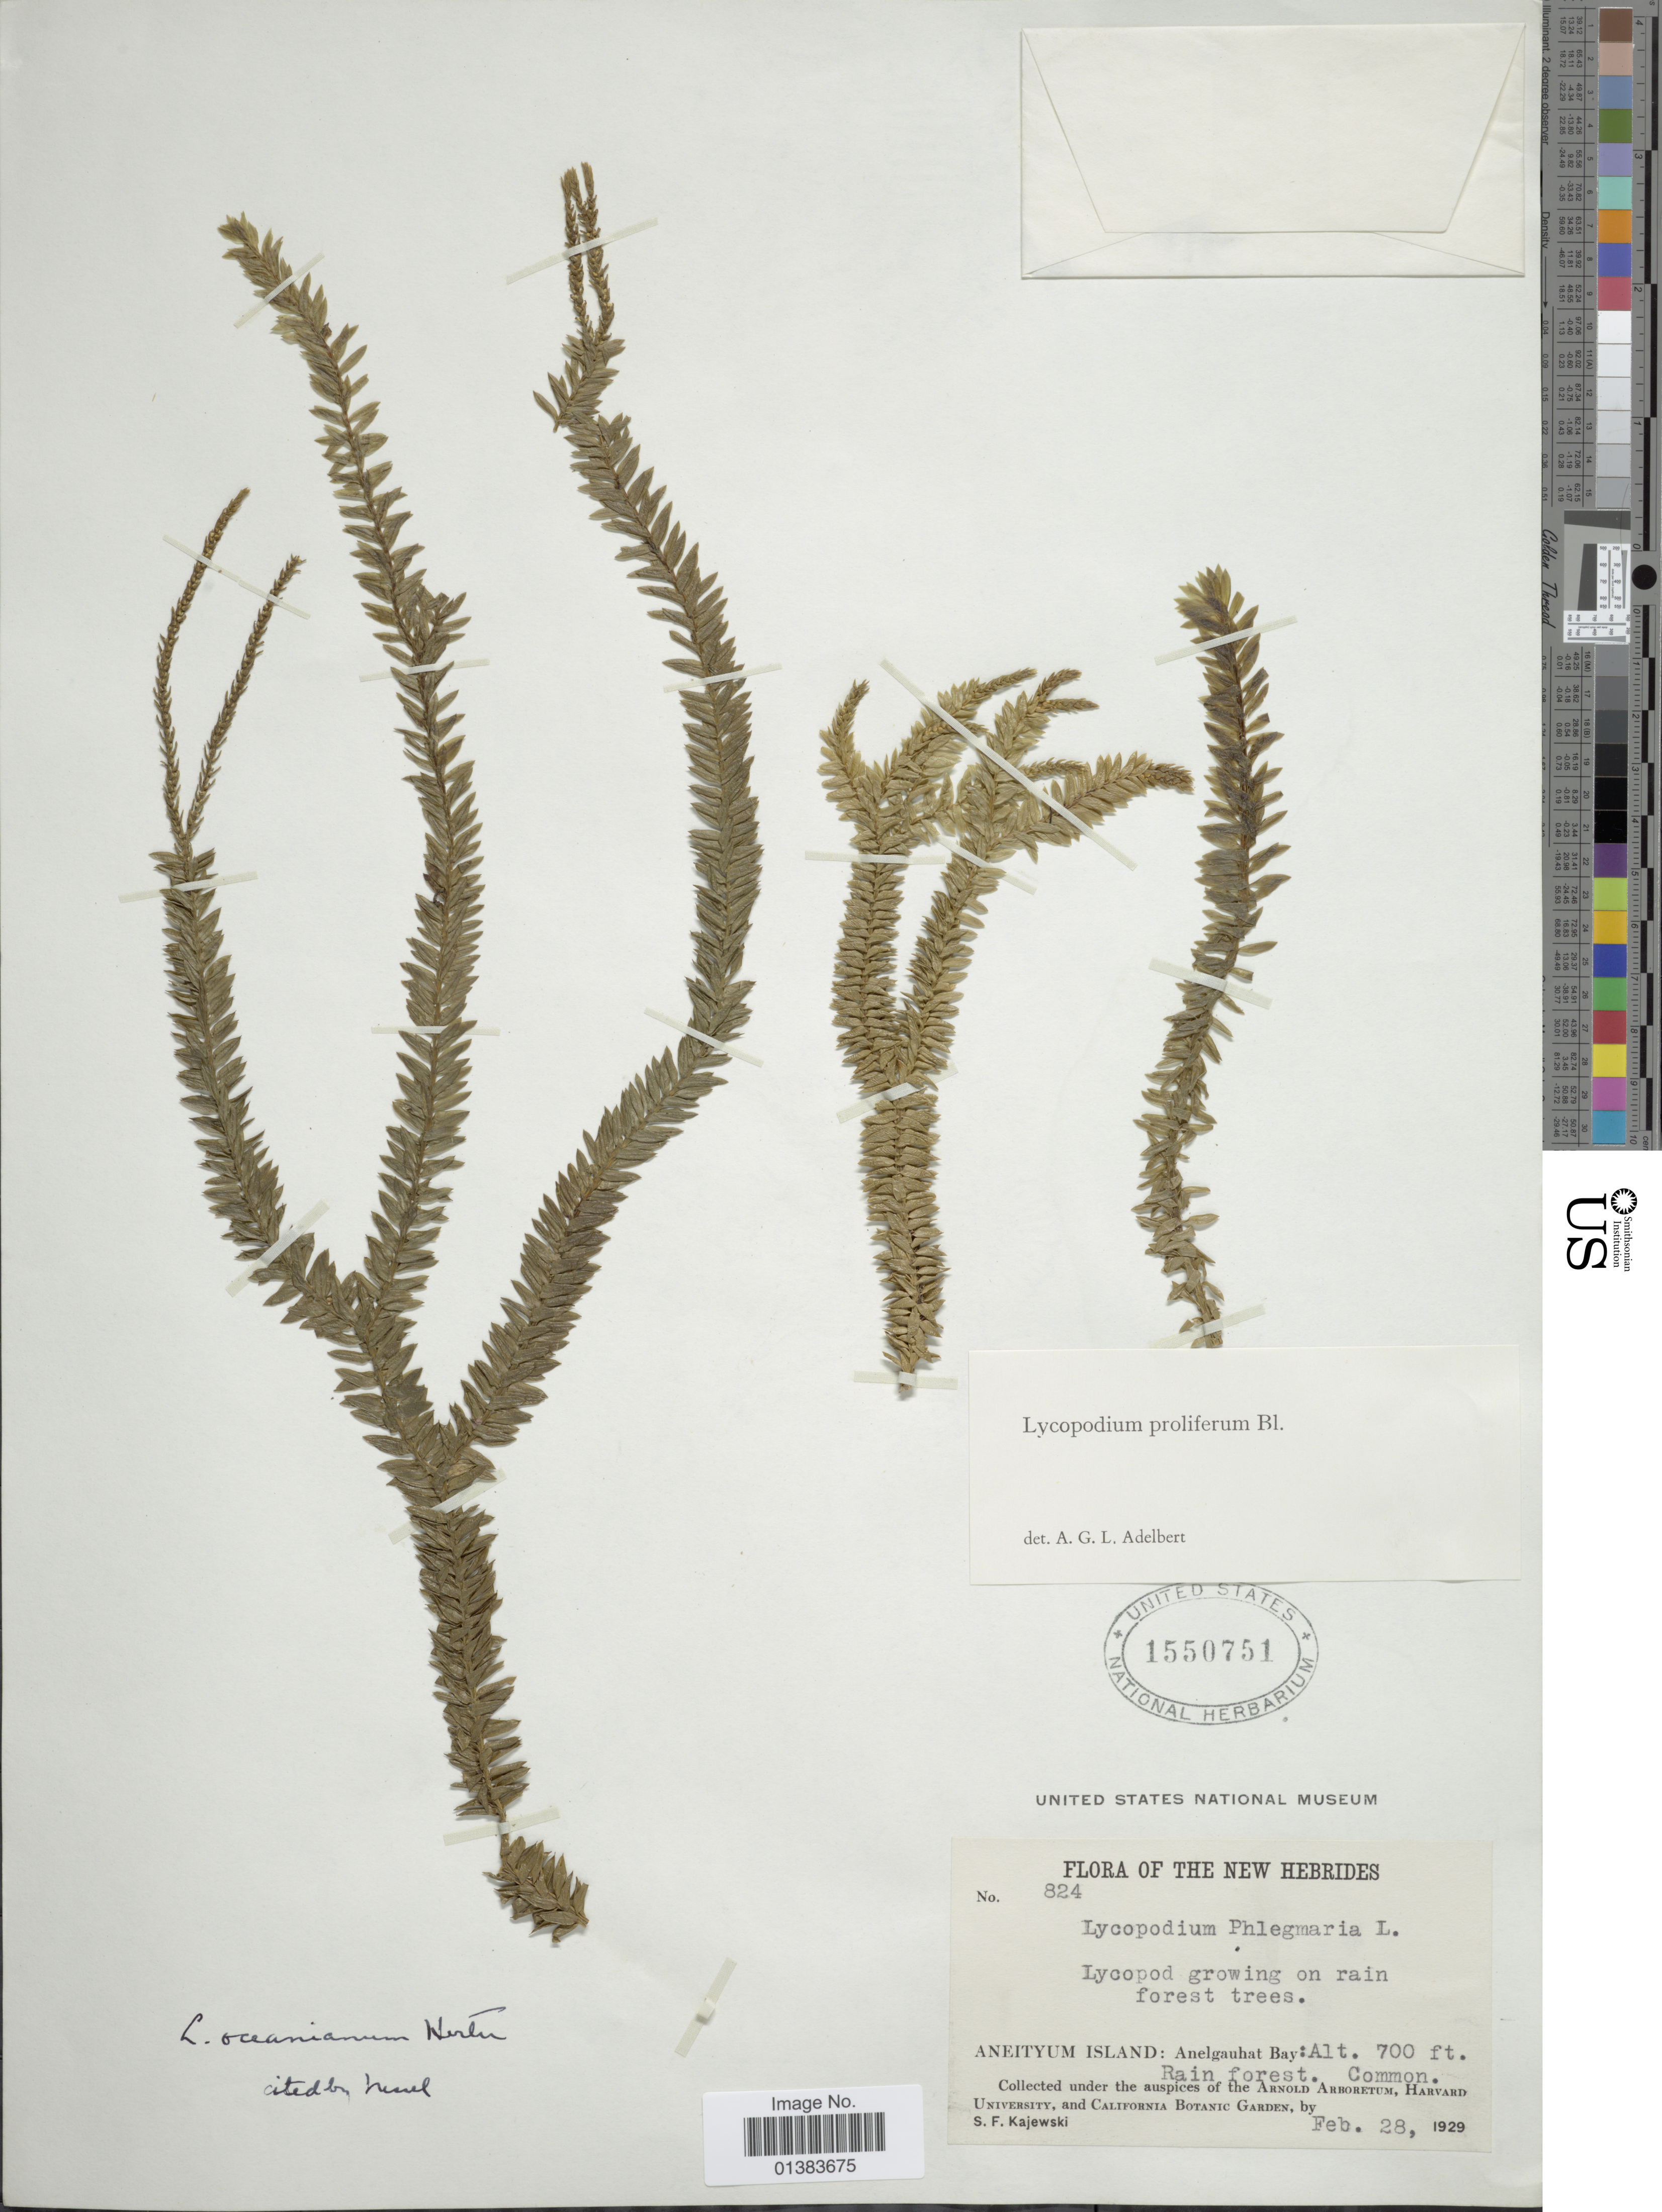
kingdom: Plantae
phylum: Tracheophyta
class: Lycopodiopsida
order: Lycopodiales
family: Lycopodiaceae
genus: Phlegmariurus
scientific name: Phlegmariurus oceanianus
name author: (Herter) A. R. Field & Bostock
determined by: Field, A. R.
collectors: S. Kajewski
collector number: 824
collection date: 1929-02-28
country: Vanuatu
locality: New Hebrides, Aneityum Island: Anelgauhat Bay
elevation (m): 213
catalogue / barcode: US 1550751